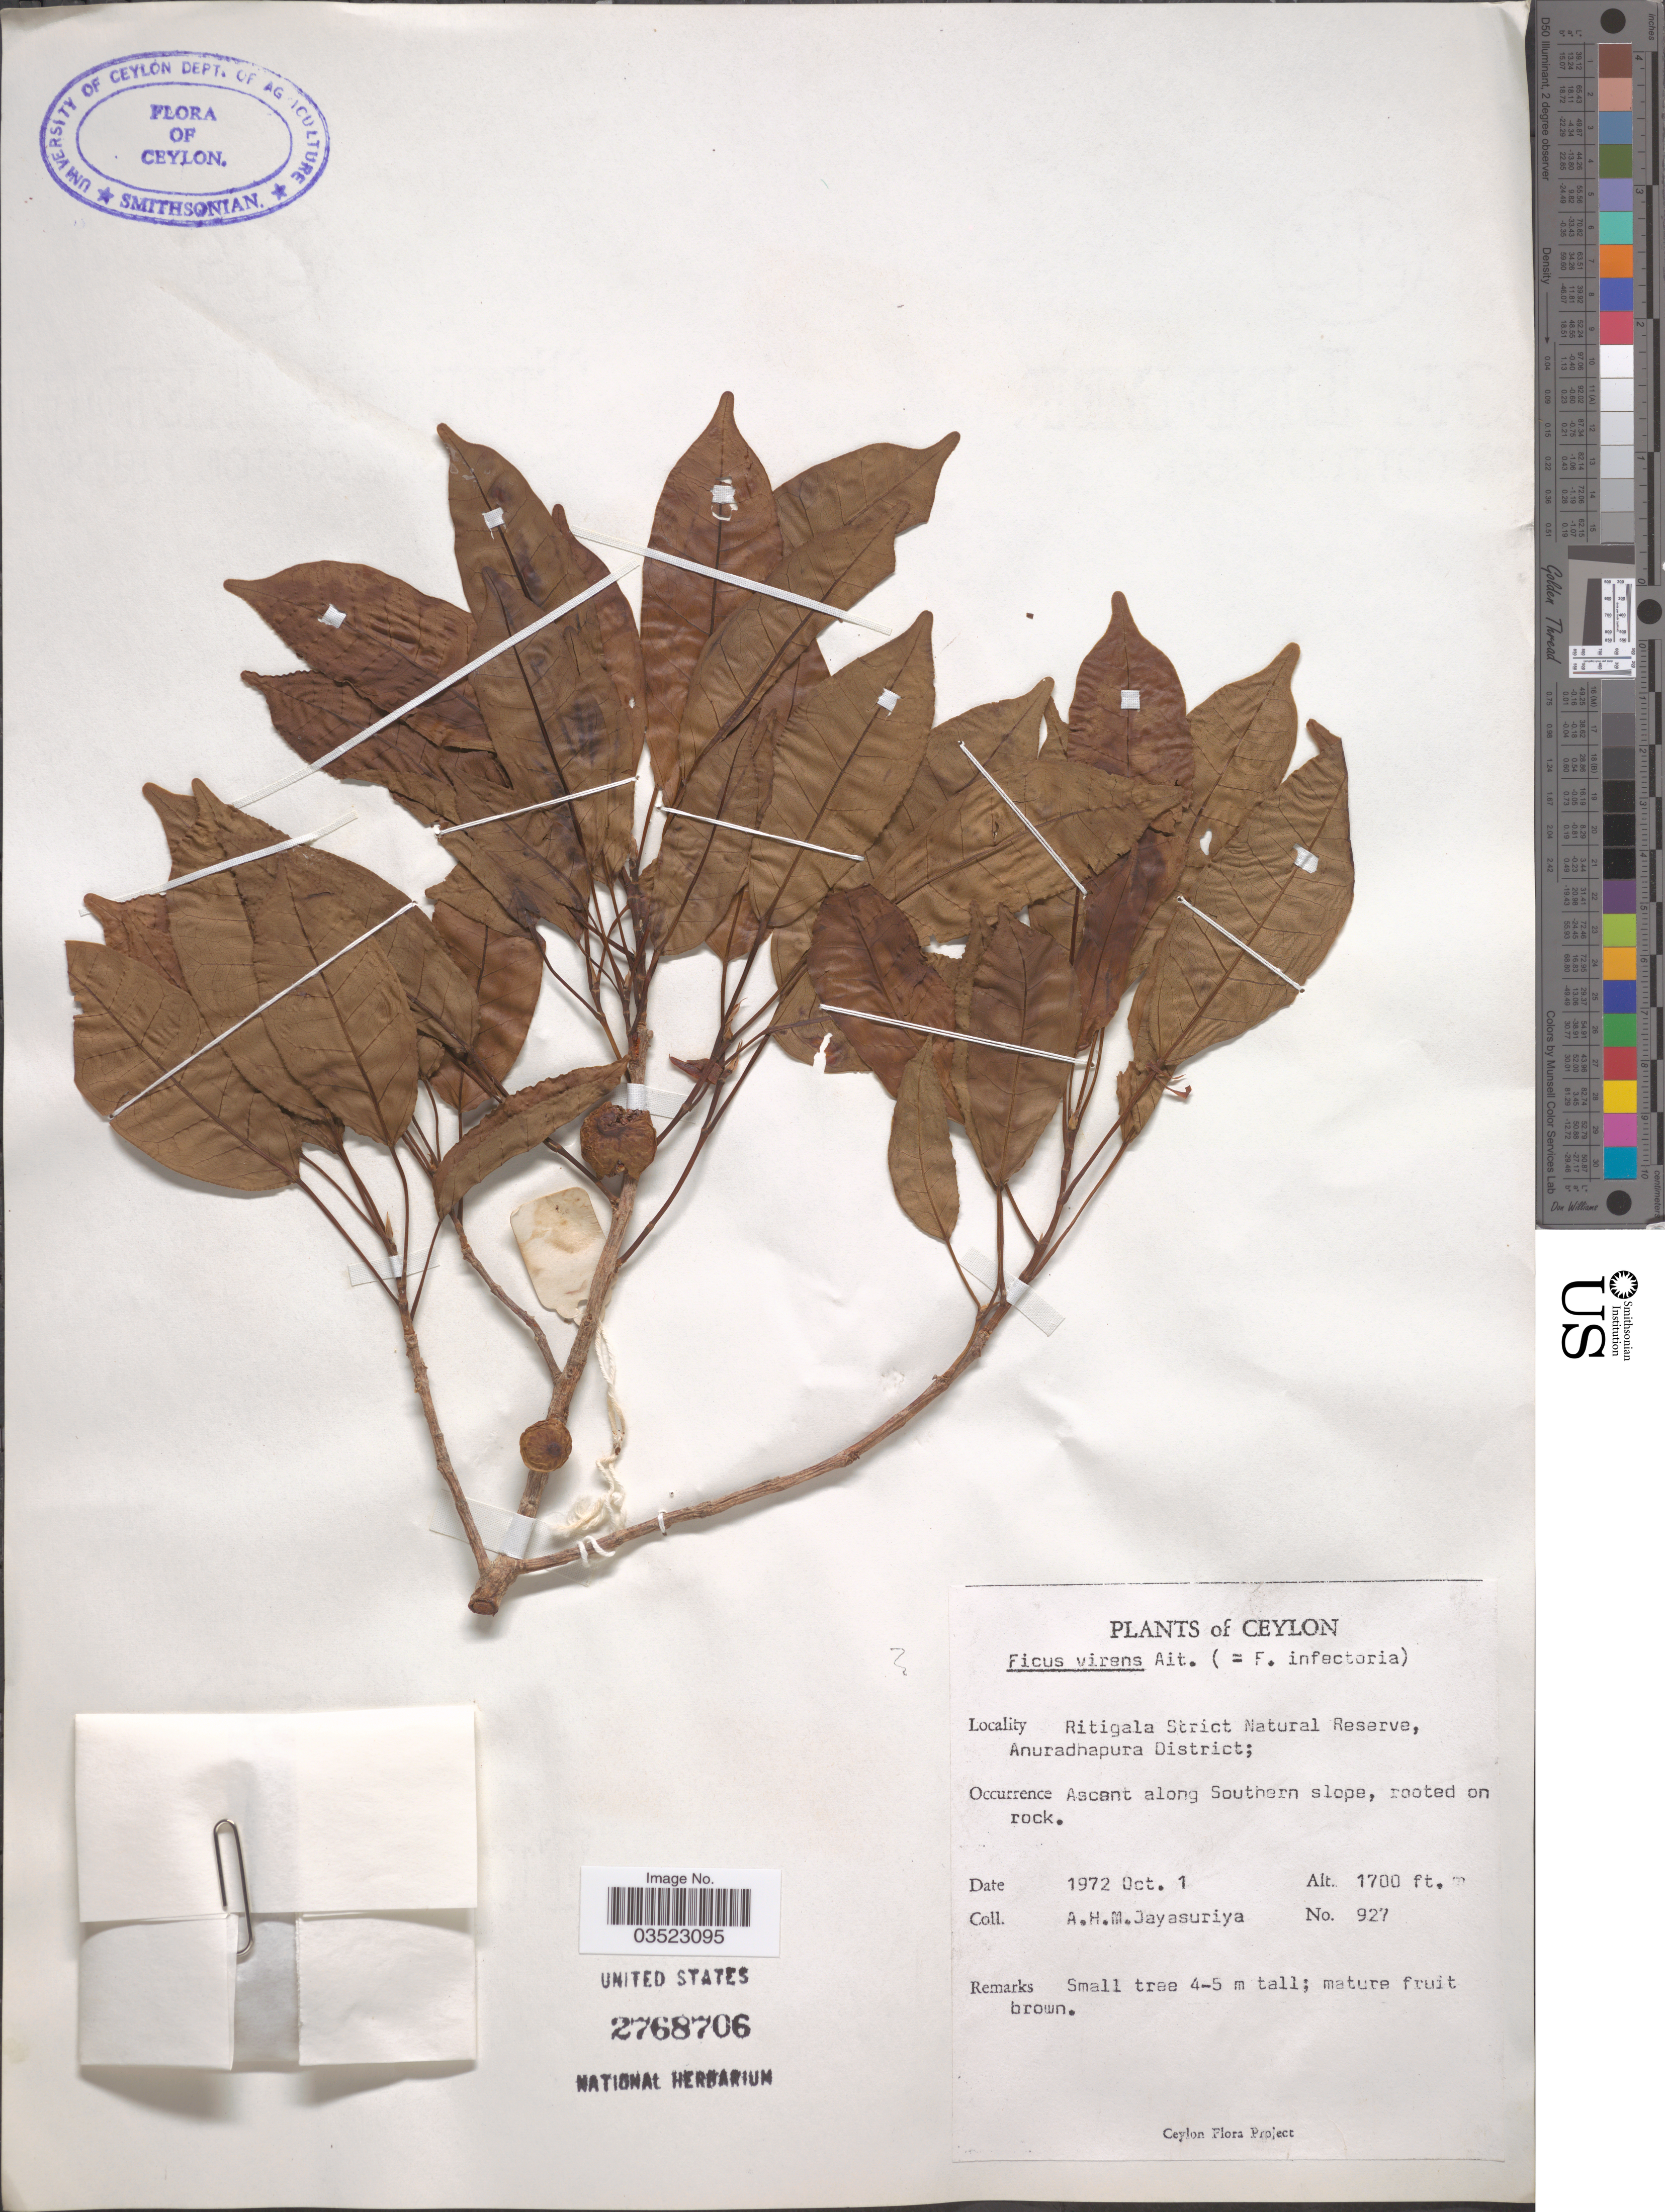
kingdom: Plantae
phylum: Tracheophyta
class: Magnoliopsida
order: Rosales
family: Moraceae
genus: Ficus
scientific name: Ficus virens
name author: Aiton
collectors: A. H. Jayasuriya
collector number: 927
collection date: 1972-10-01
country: Sri Lanka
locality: Ceylon. Ritigala Strict Natural Reserve, Anuradhapura District; Ascent along Southern slope, rooted on rock.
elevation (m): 518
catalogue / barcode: US 2768706